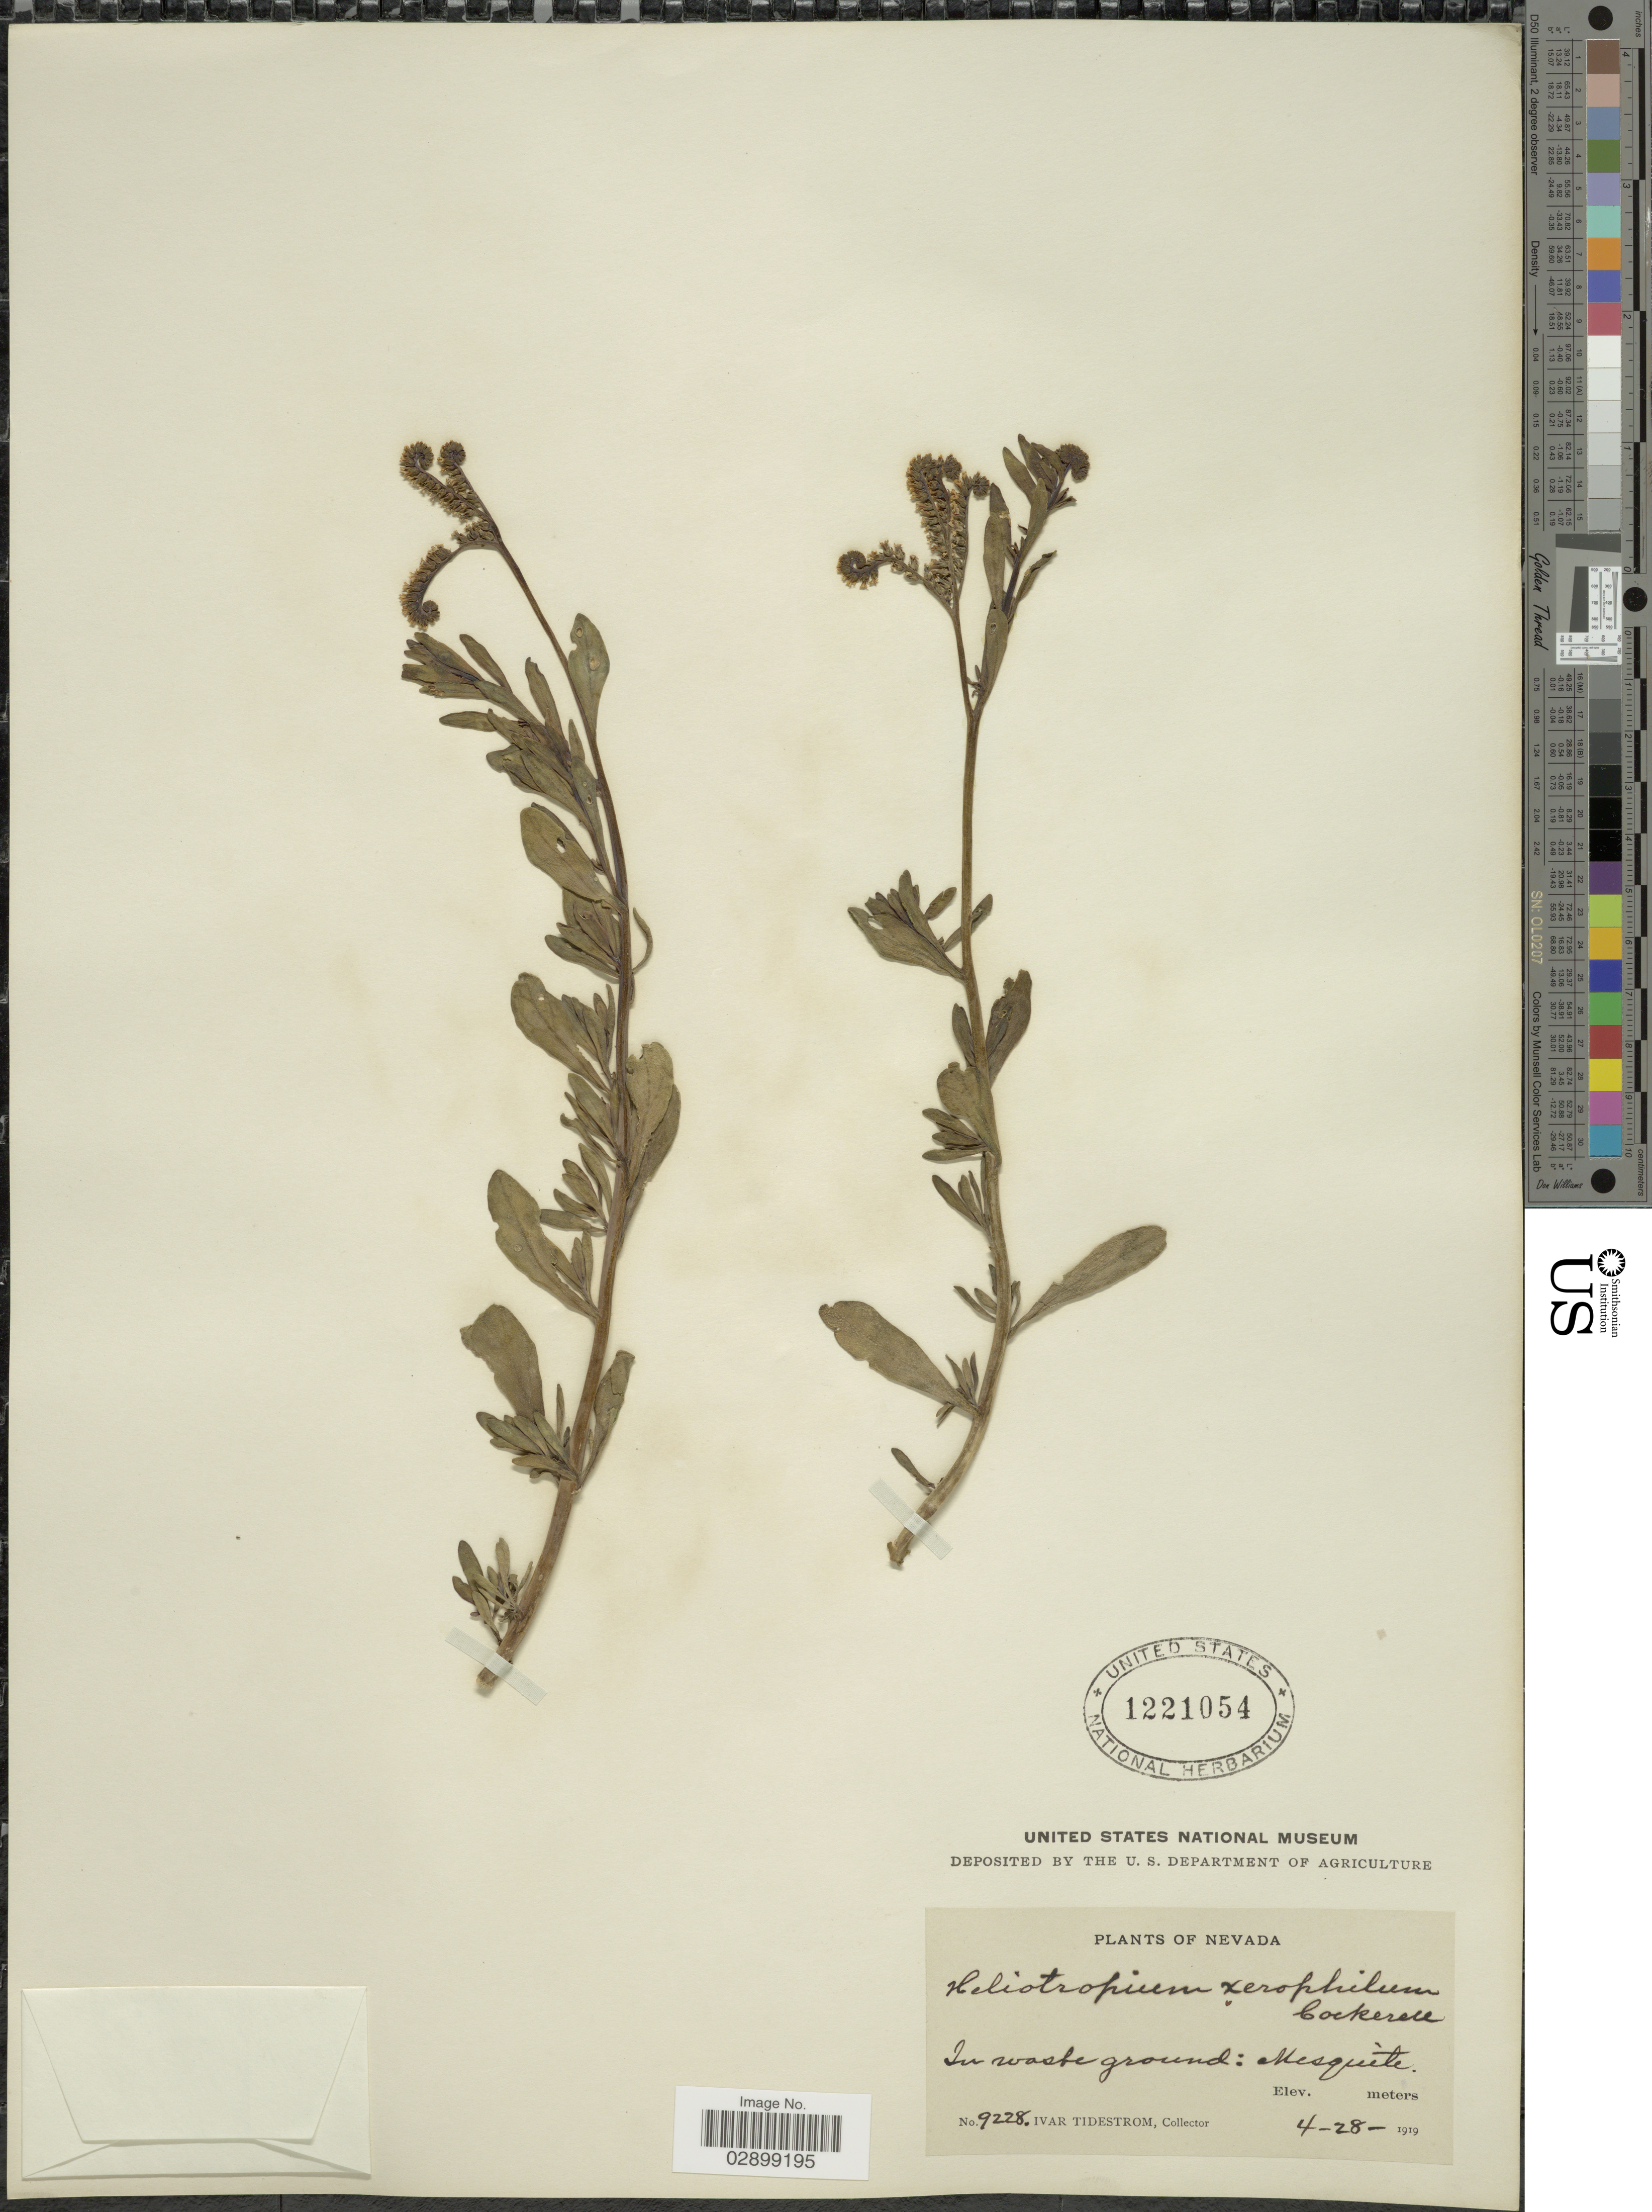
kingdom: Plantae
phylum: Tracheophyta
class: Magnoliopsida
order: Boraginales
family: Heliotropiaceae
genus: Heliotropium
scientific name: Heliotropium sp.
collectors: I. F. Tidestrom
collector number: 9228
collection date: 1919-04-28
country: United States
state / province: Nevada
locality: Mesquite.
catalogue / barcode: US 1221054